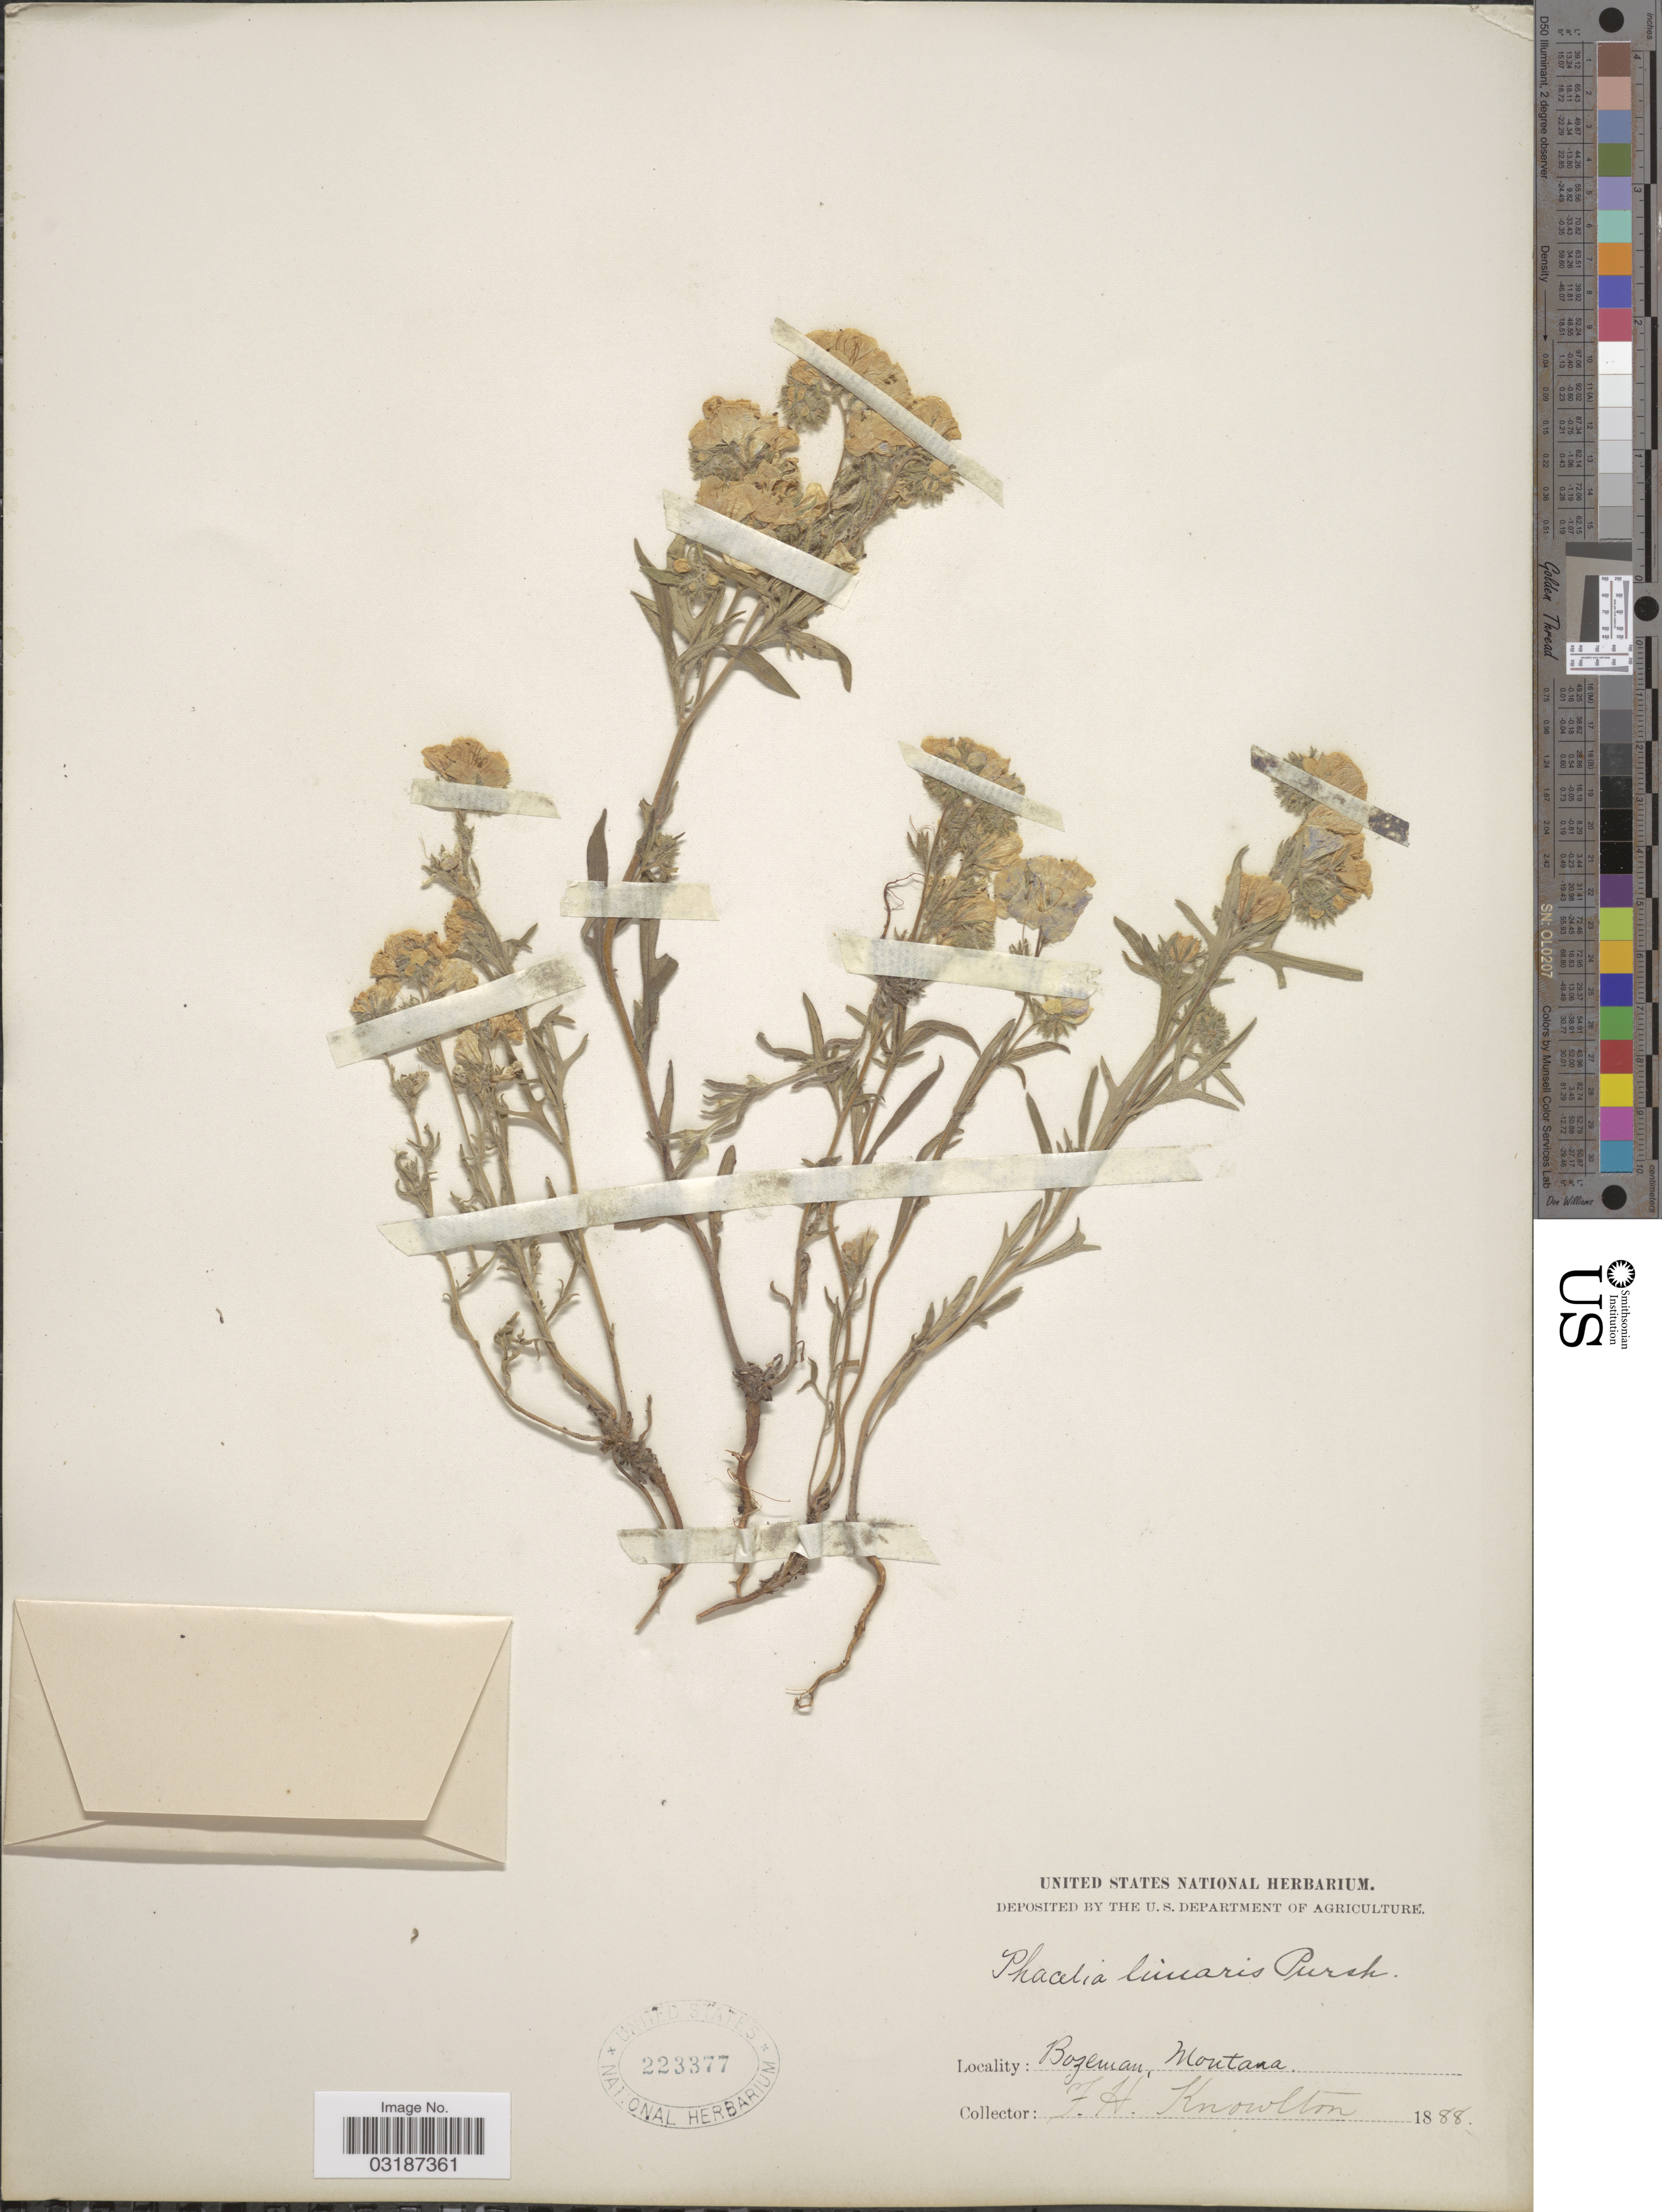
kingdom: Plantae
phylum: Tracheophyta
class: Magnoliopsida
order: Boraginales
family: Hydrophyllaceae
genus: Phacelia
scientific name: Phacelia linearis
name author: (Pursh) Holz.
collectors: F. H. Knowlton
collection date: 1888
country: United States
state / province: Montana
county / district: Gallatin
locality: Bozeman.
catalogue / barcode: US 223377